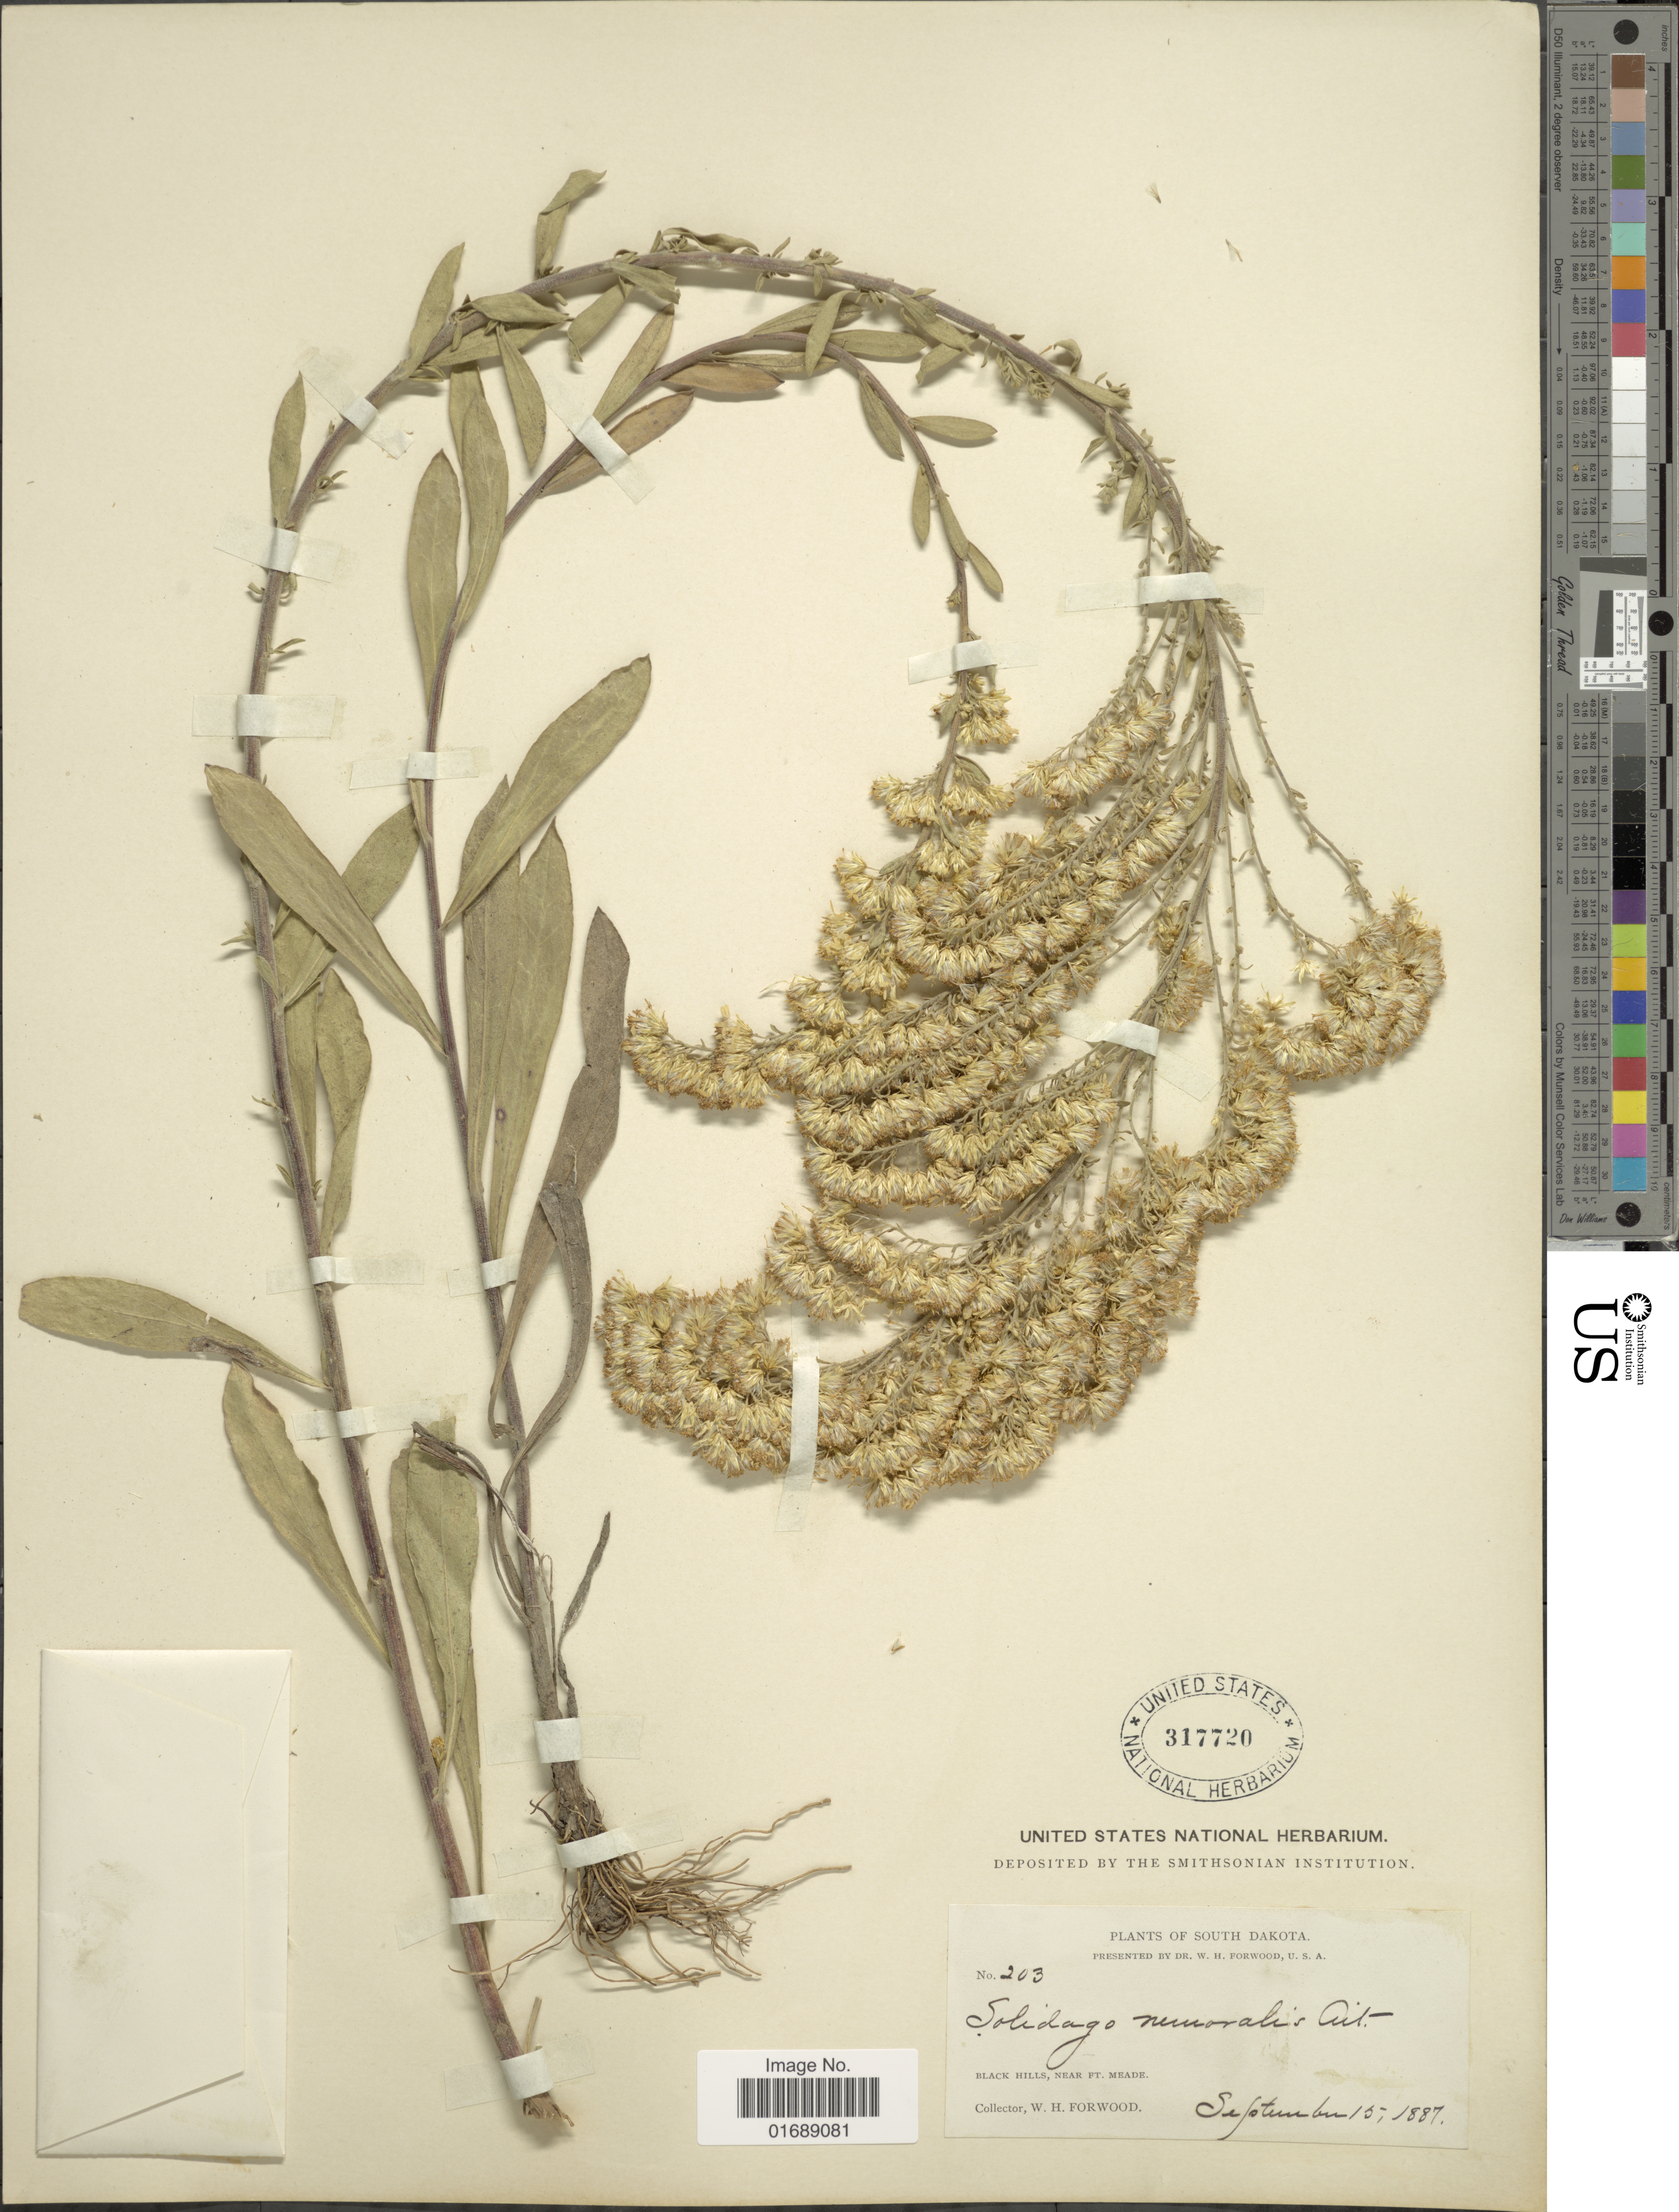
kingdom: Plantae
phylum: Tracheophyta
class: Magnoliopsida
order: Asterales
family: Asteraceae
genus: Solidago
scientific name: Solidago nemoralis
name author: Aiton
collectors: W. Forwood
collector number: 203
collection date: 1887-09-15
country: United States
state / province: South Dakota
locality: Black Hills, near Ft. Meade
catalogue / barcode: US 317720